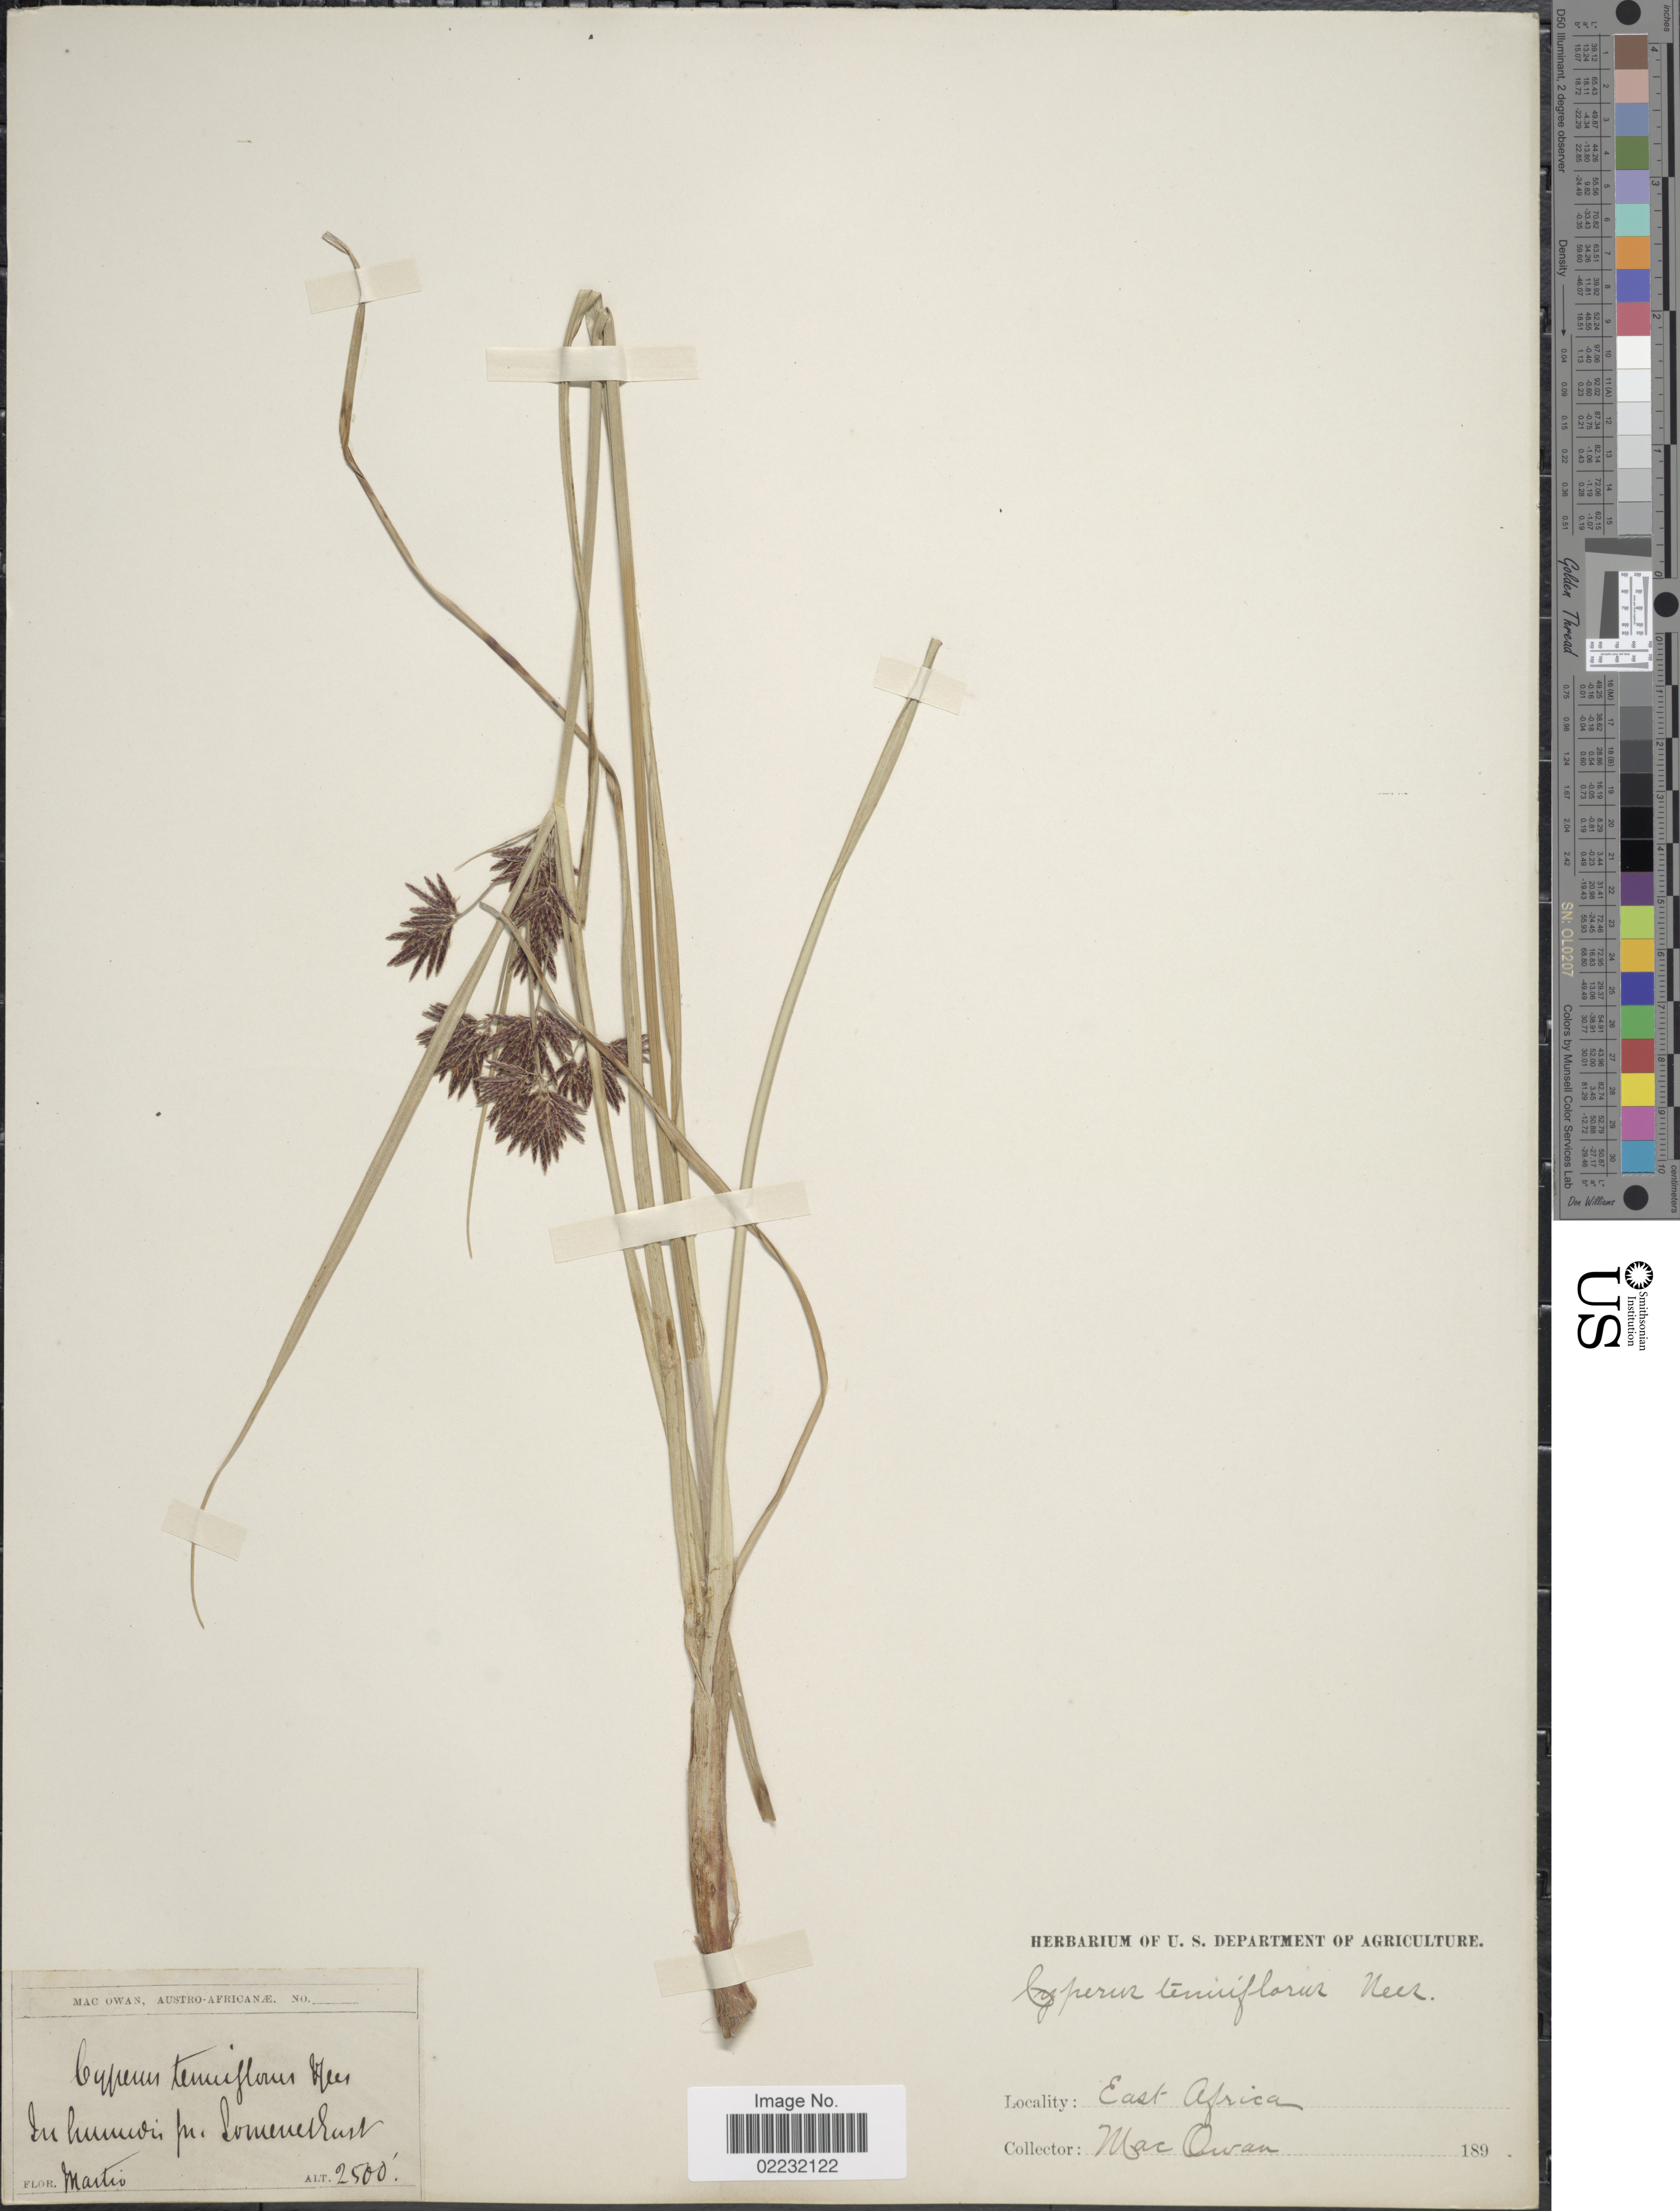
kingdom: Plantae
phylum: Tracheophyta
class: Liliopsida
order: Poales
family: Cyperaceae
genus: Cyperus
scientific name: Cyperus rotundus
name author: L.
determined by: Strong, Mark T., (BOT), Smithsonian Institution - National Museum of Natural History (UNITED STATES)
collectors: MacOwan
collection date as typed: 189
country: South Africa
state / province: Eastern Cape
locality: East Africa, in humidus pr. Somerset East.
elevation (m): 762